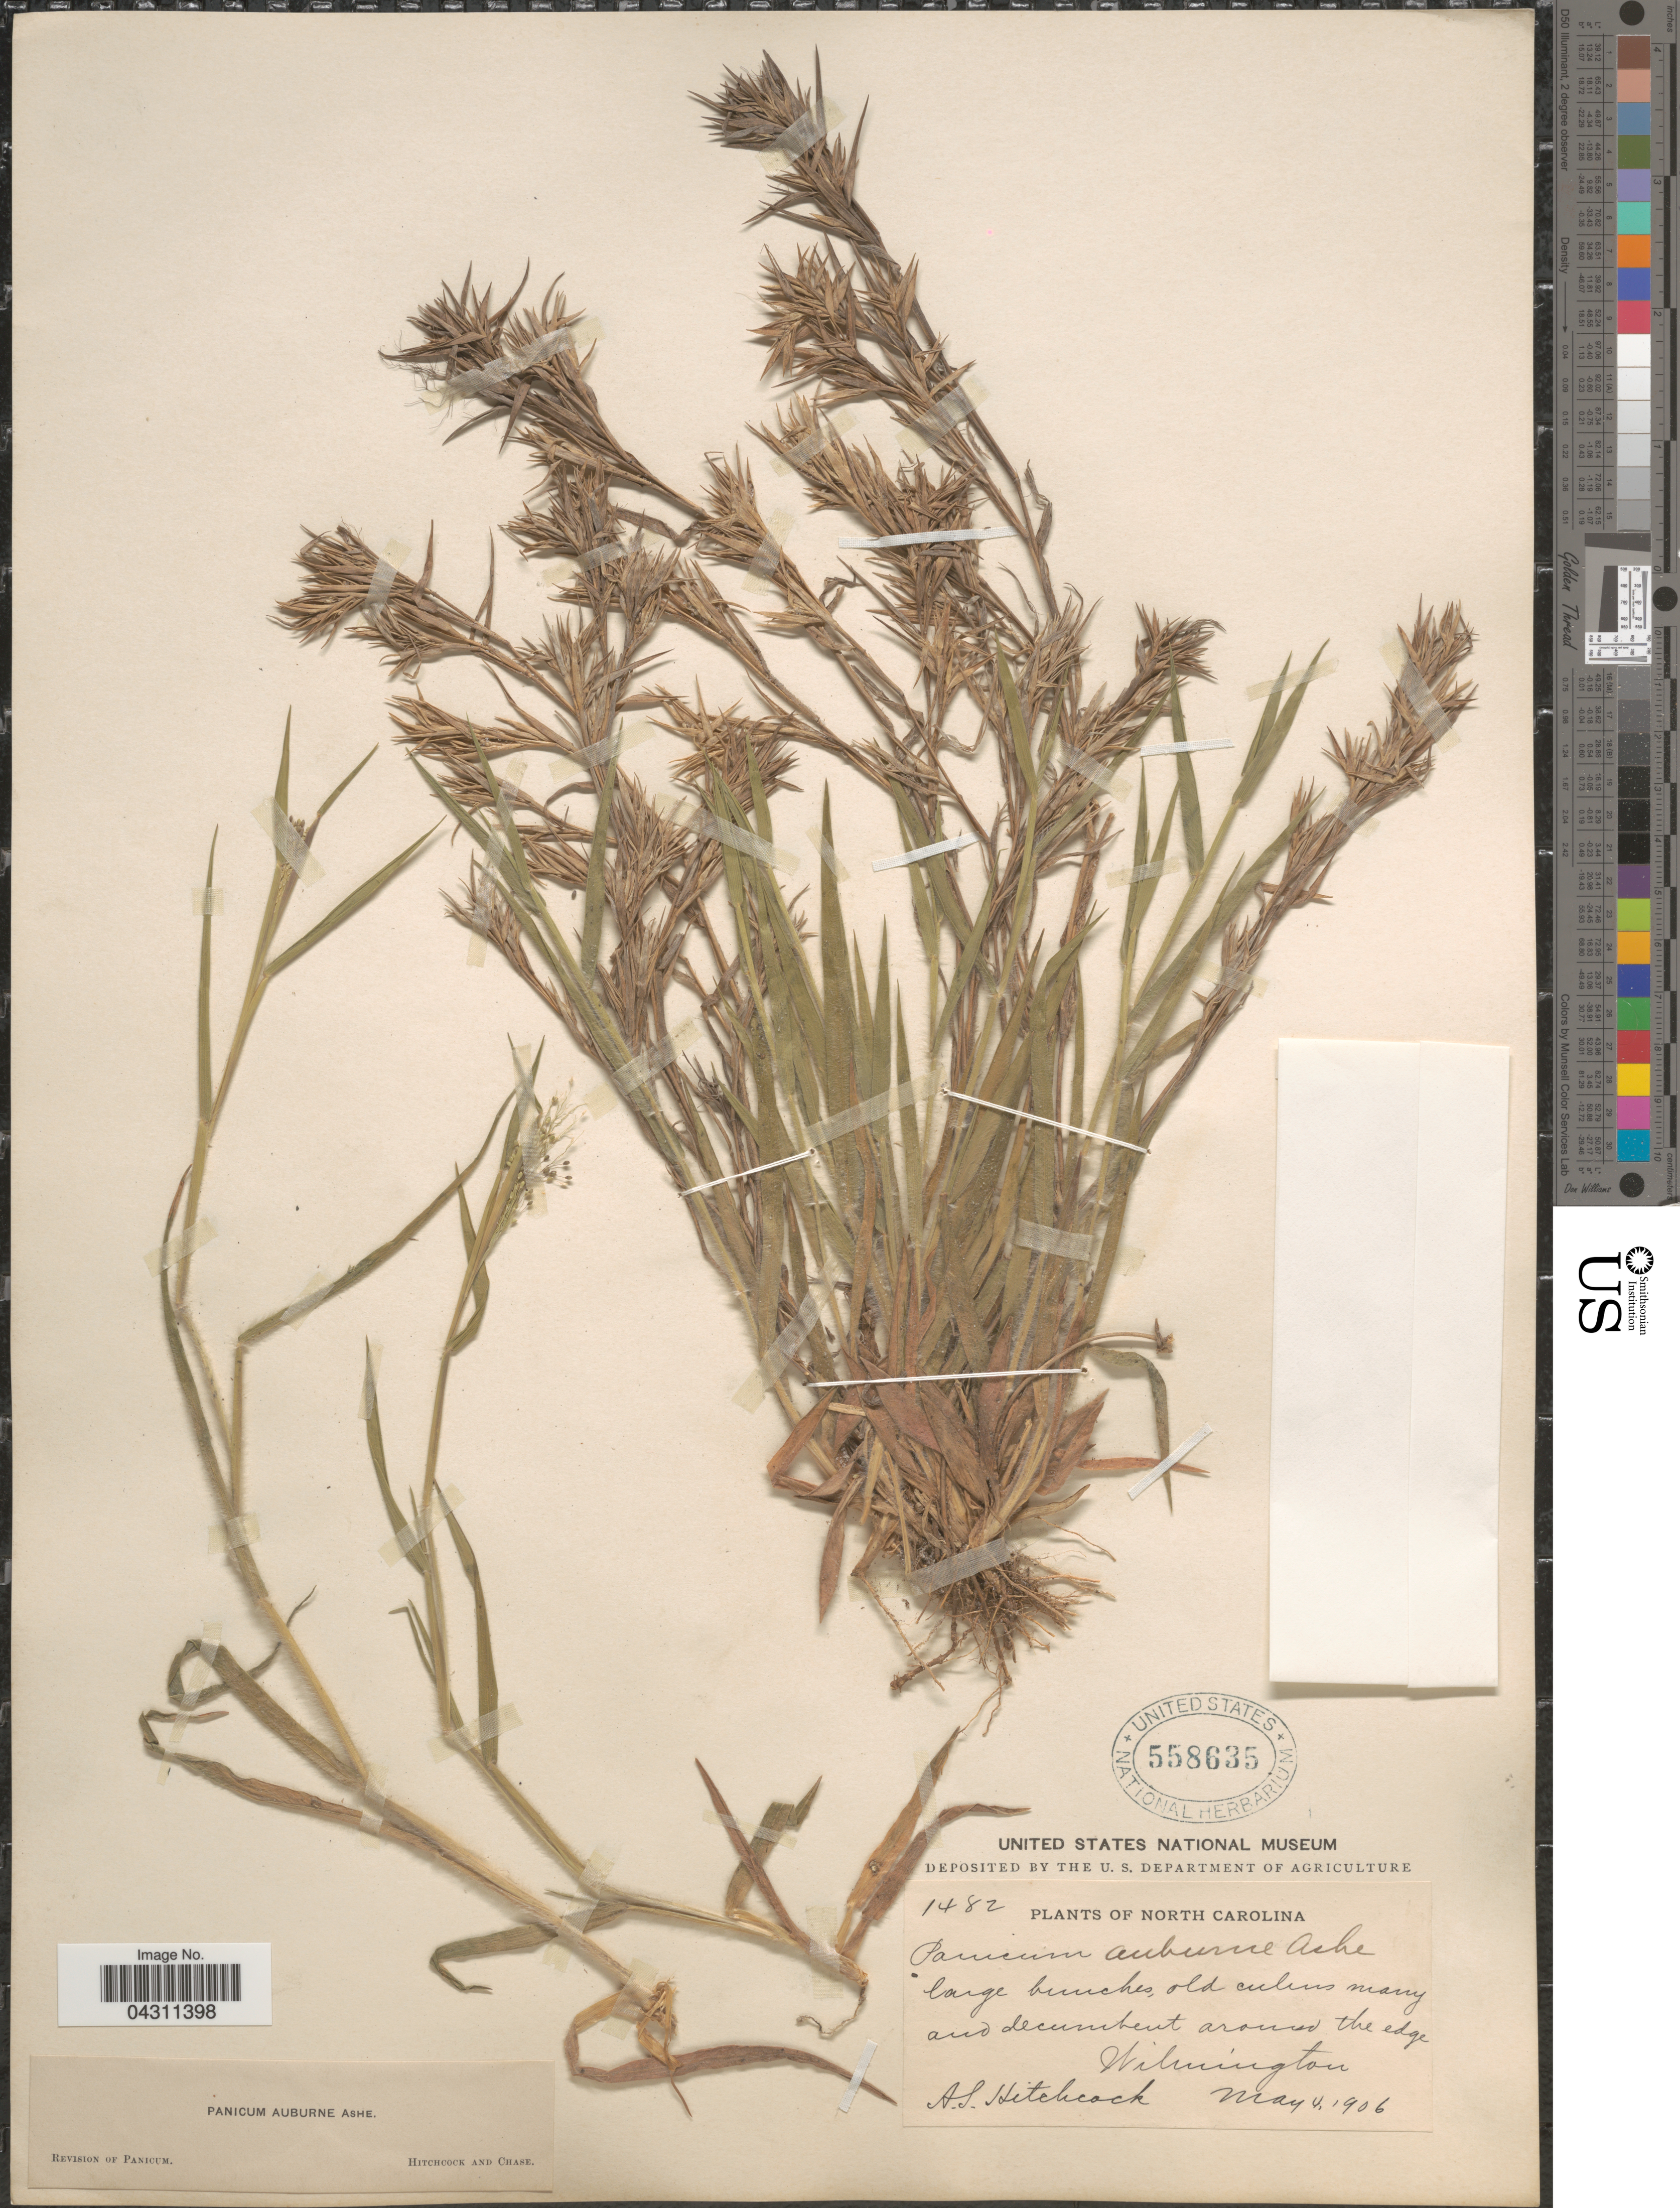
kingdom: Plantae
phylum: Tracheophyta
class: Liliopsida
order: Poales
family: Poaceae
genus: Dichanthelium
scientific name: Dichanthelium sphaerocarpon var. sphaerocarpon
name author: (Elliott) Gould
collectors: A. S. Hitchcock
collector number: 1482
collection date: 1906-05-04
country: United States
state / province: North Carolina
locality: Large bunches, old culms many and decumbent around the edge. Wilmington.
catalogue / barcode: US 558635